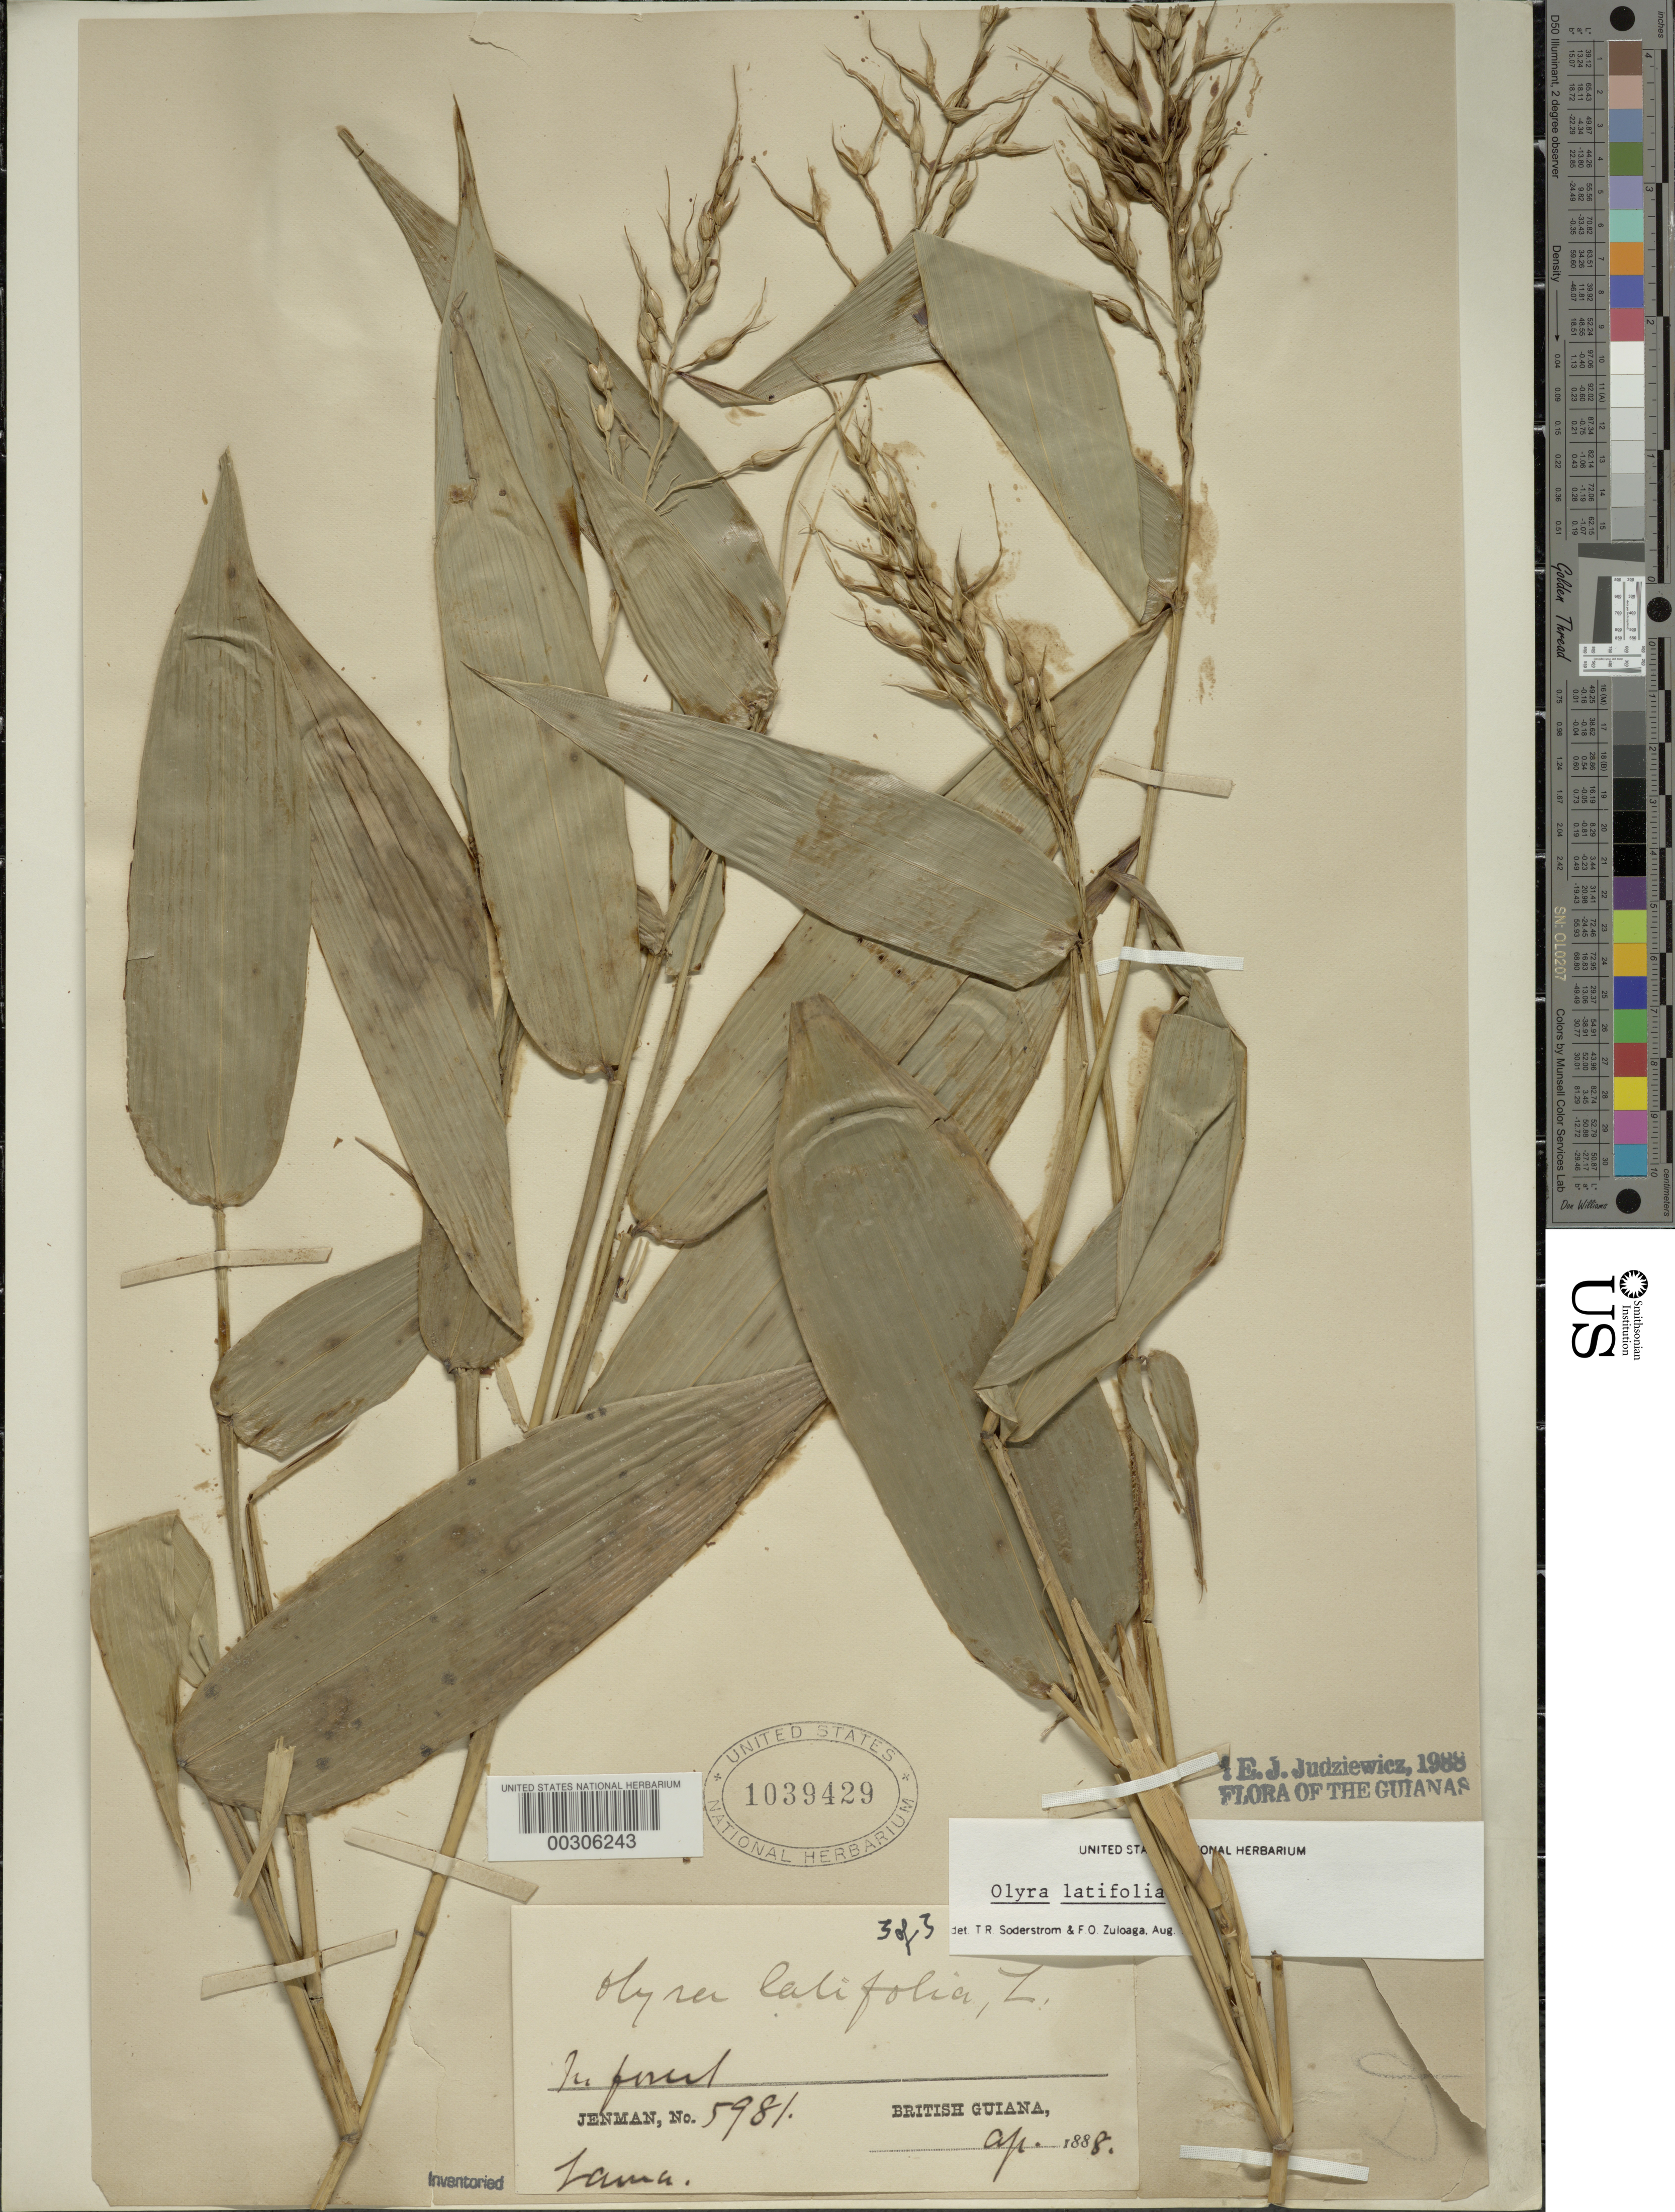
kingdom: Plantae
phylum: Tracheophyta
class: Liliopsida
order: Poales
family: Poaceae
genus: Olyra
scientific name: Olyra latifolia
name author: L.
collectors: G. S. Jenman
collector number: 5981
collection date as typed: Apr 1888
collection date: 1888-04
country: Guyana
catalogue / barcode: US 1039429